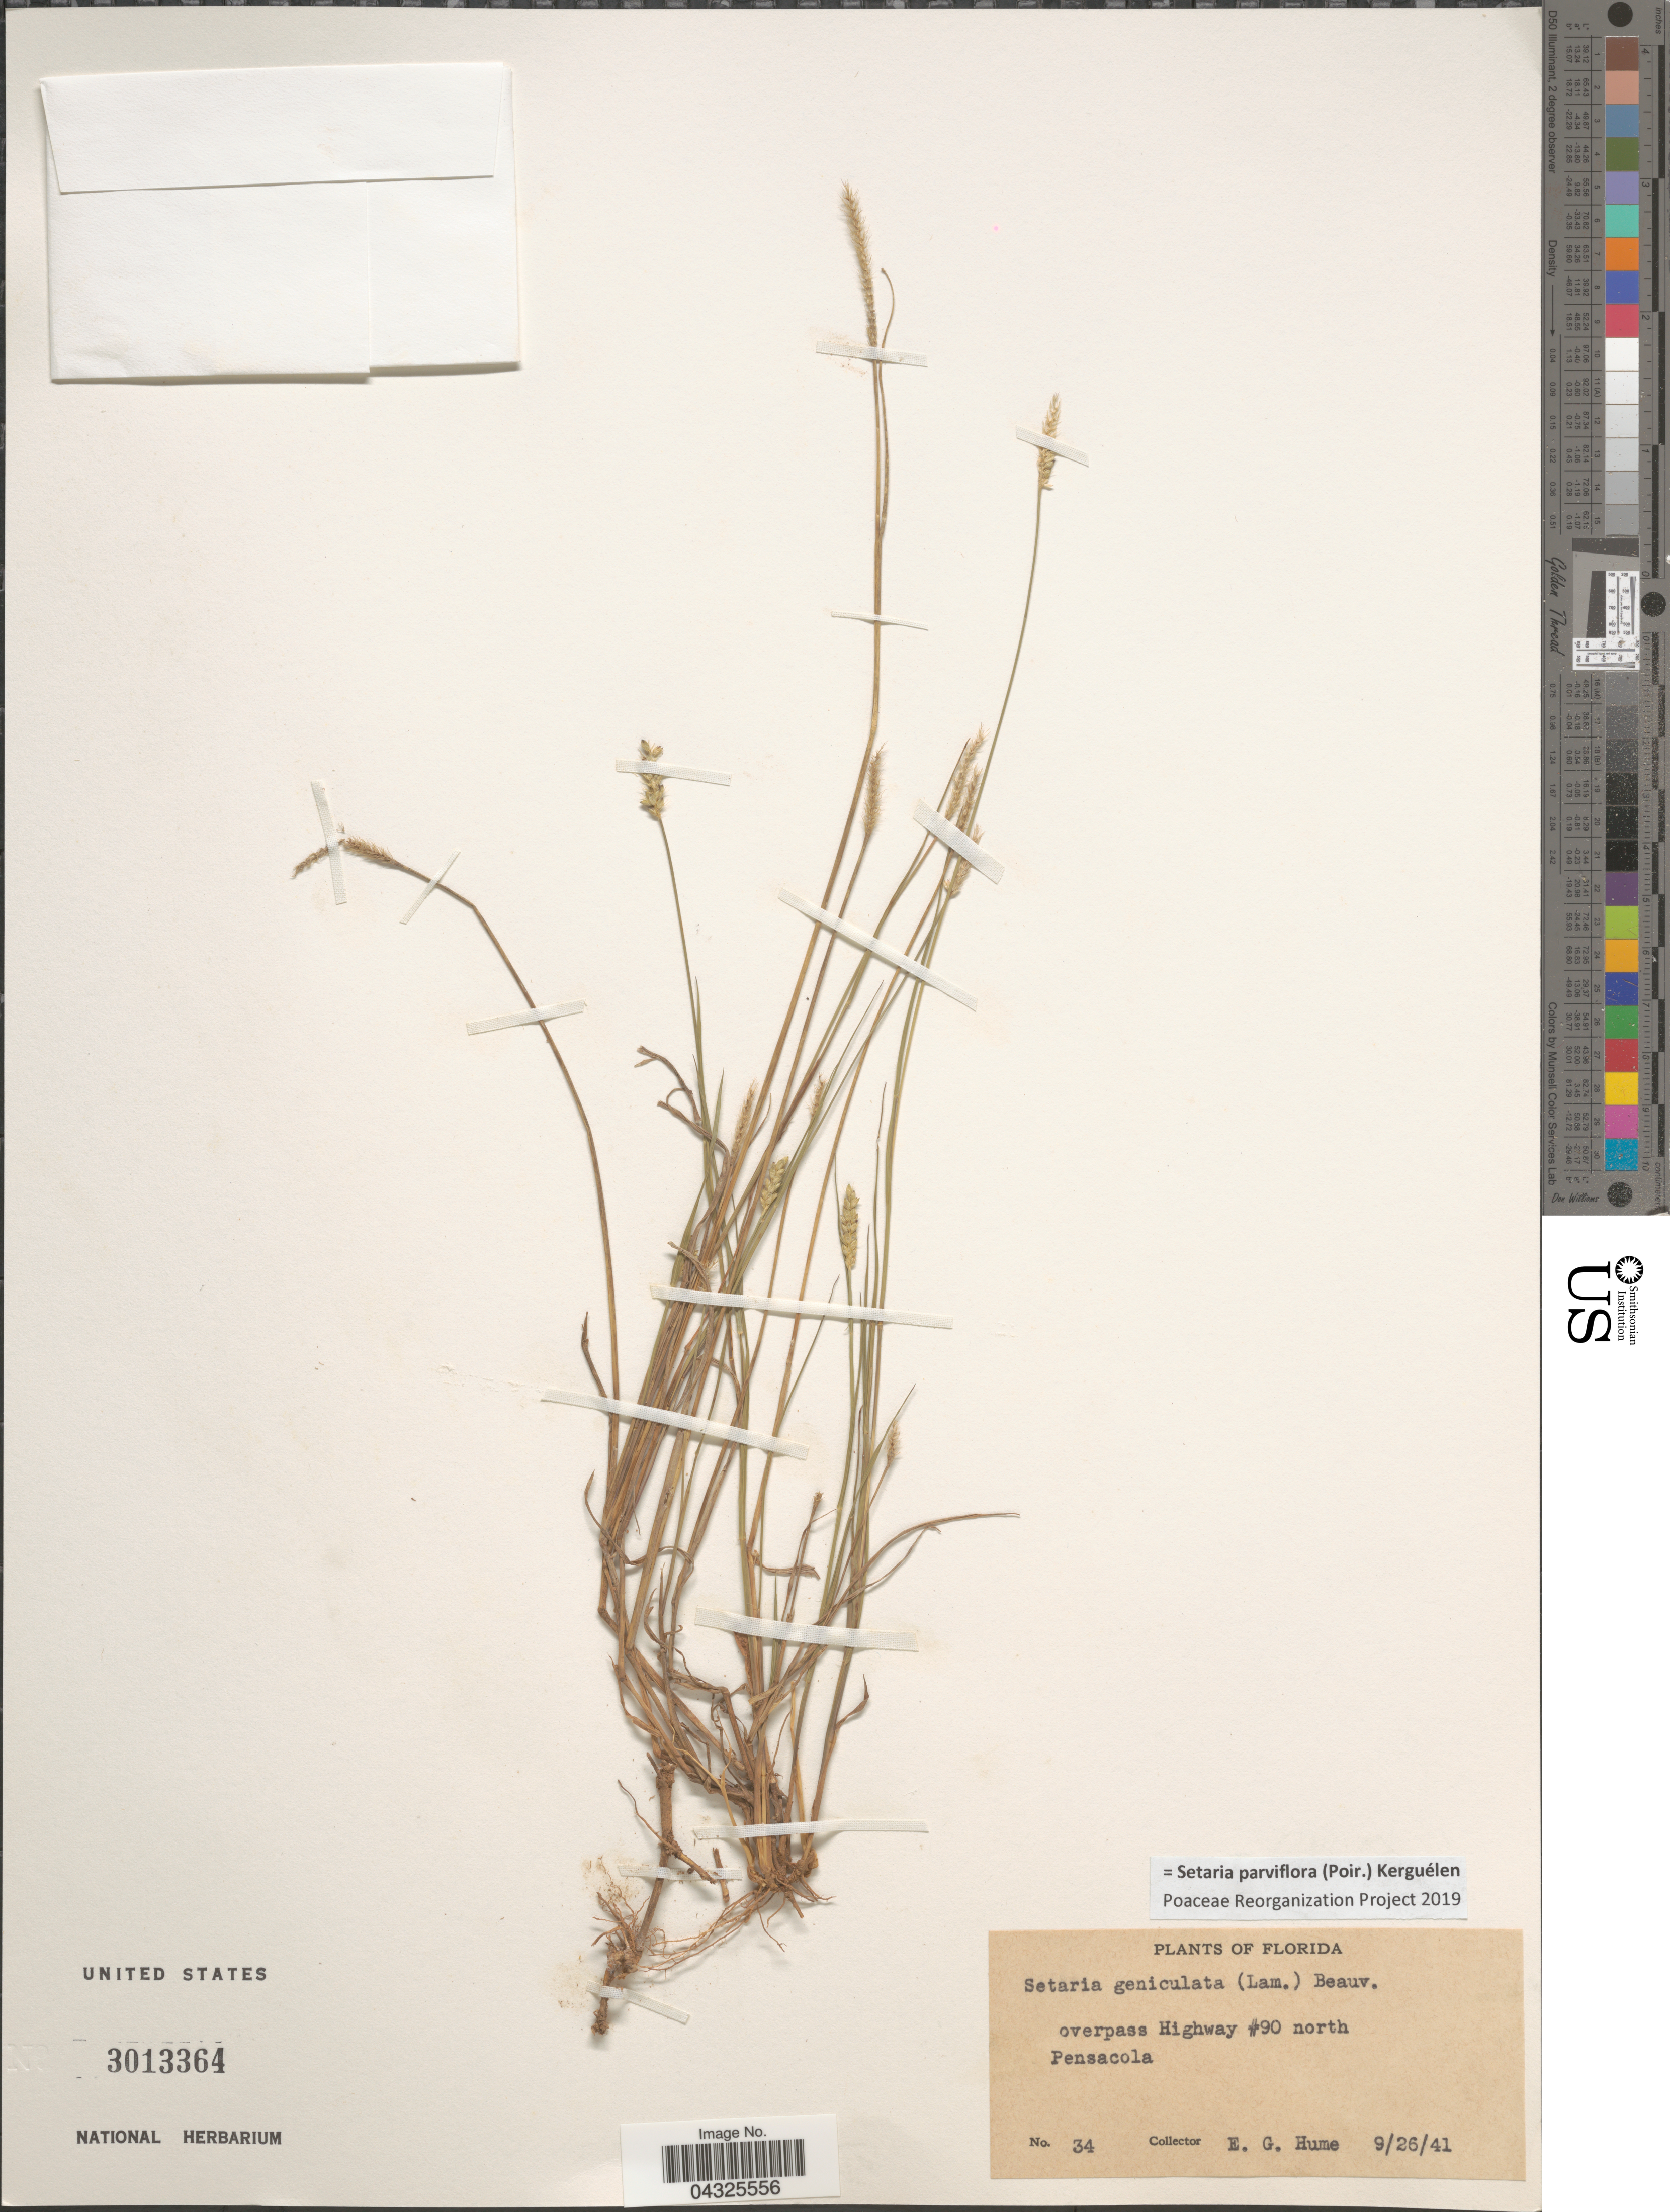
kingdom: Plantae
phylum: Tracheophyta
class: Liliopsida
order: Poales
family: Poaceae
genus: Setaria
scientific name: Setaria parviflora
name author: (Poir.) Kerguélen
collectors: E. Hume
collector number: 34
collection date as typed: Transcribed d/m/y: 26/9/41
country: United States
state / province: Florida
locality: Overpass Highway #90 north Pensacola.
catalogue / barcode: US 3013364